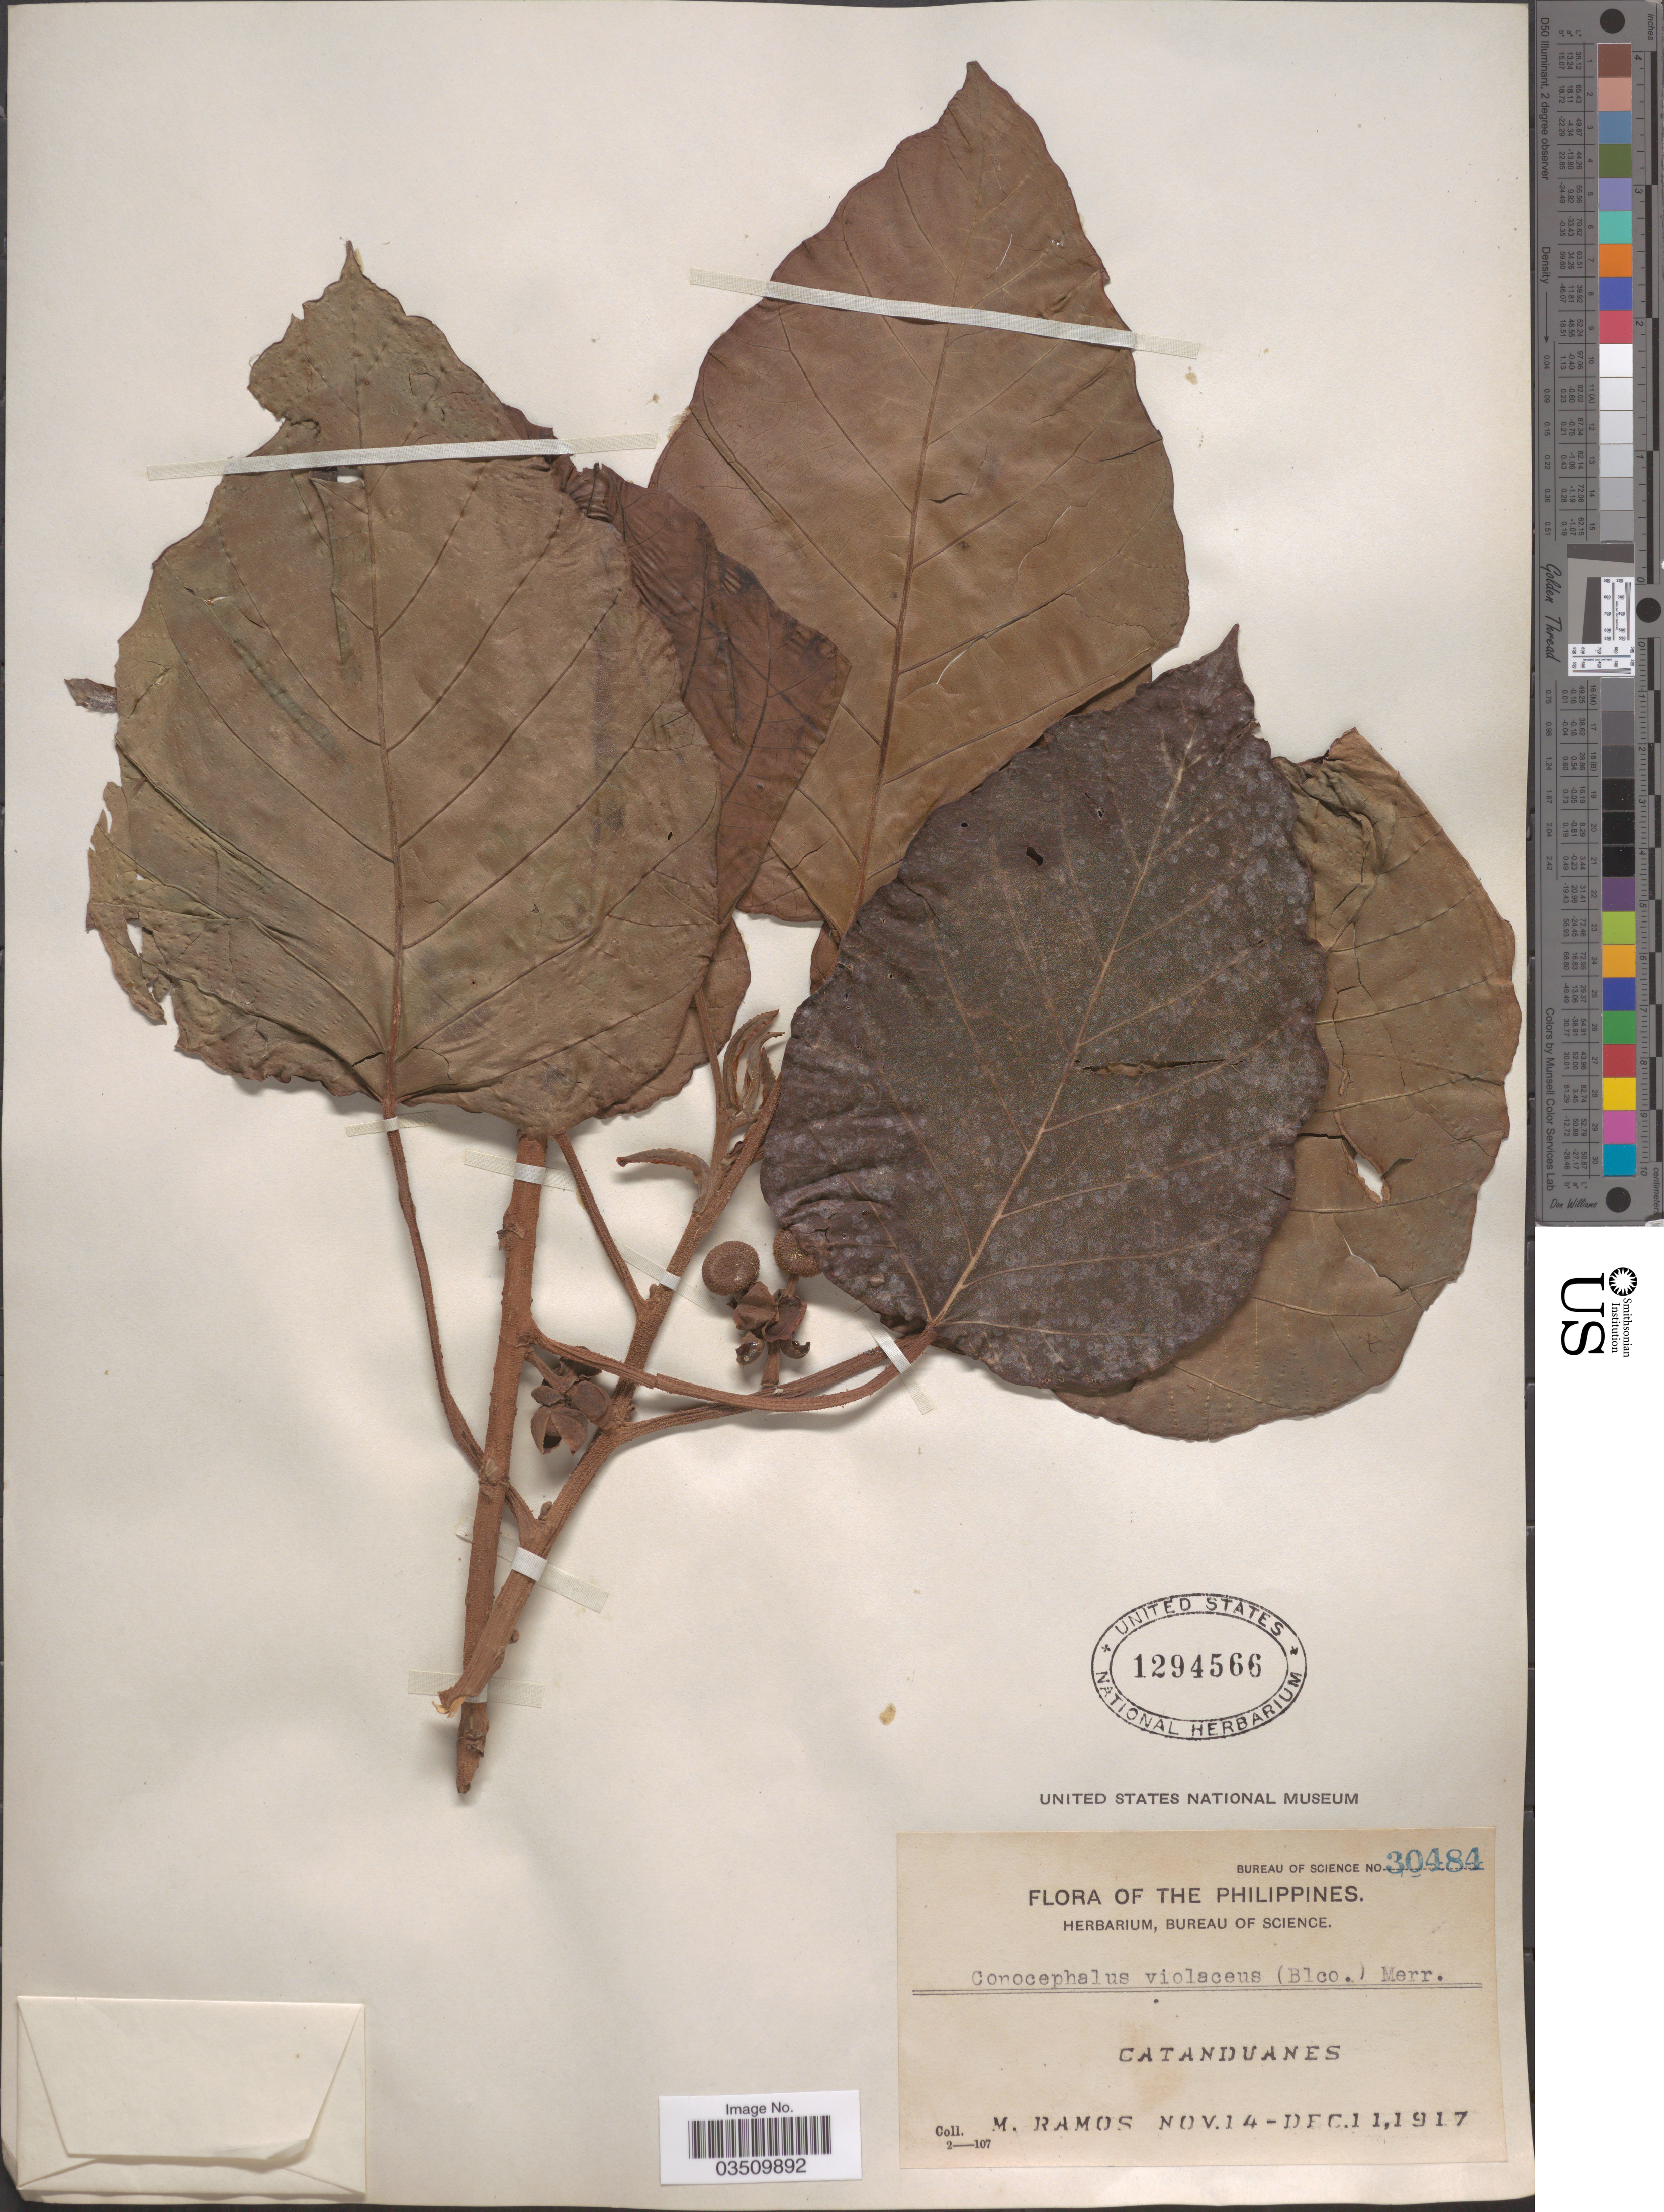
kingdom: Plantae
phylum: Tracheophyta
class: Magnoliopsida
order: Rosales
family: Urticaceae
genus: Poikilospermum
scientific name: Poikilospermum suaveolens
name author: (Blume) Merr.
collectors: M. Ramos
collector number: Bureau of Science 30484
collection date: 1917-11-14/1917-12-11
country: Philippines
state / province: Bicol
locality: Catanduanes.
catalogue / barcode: US 1294566